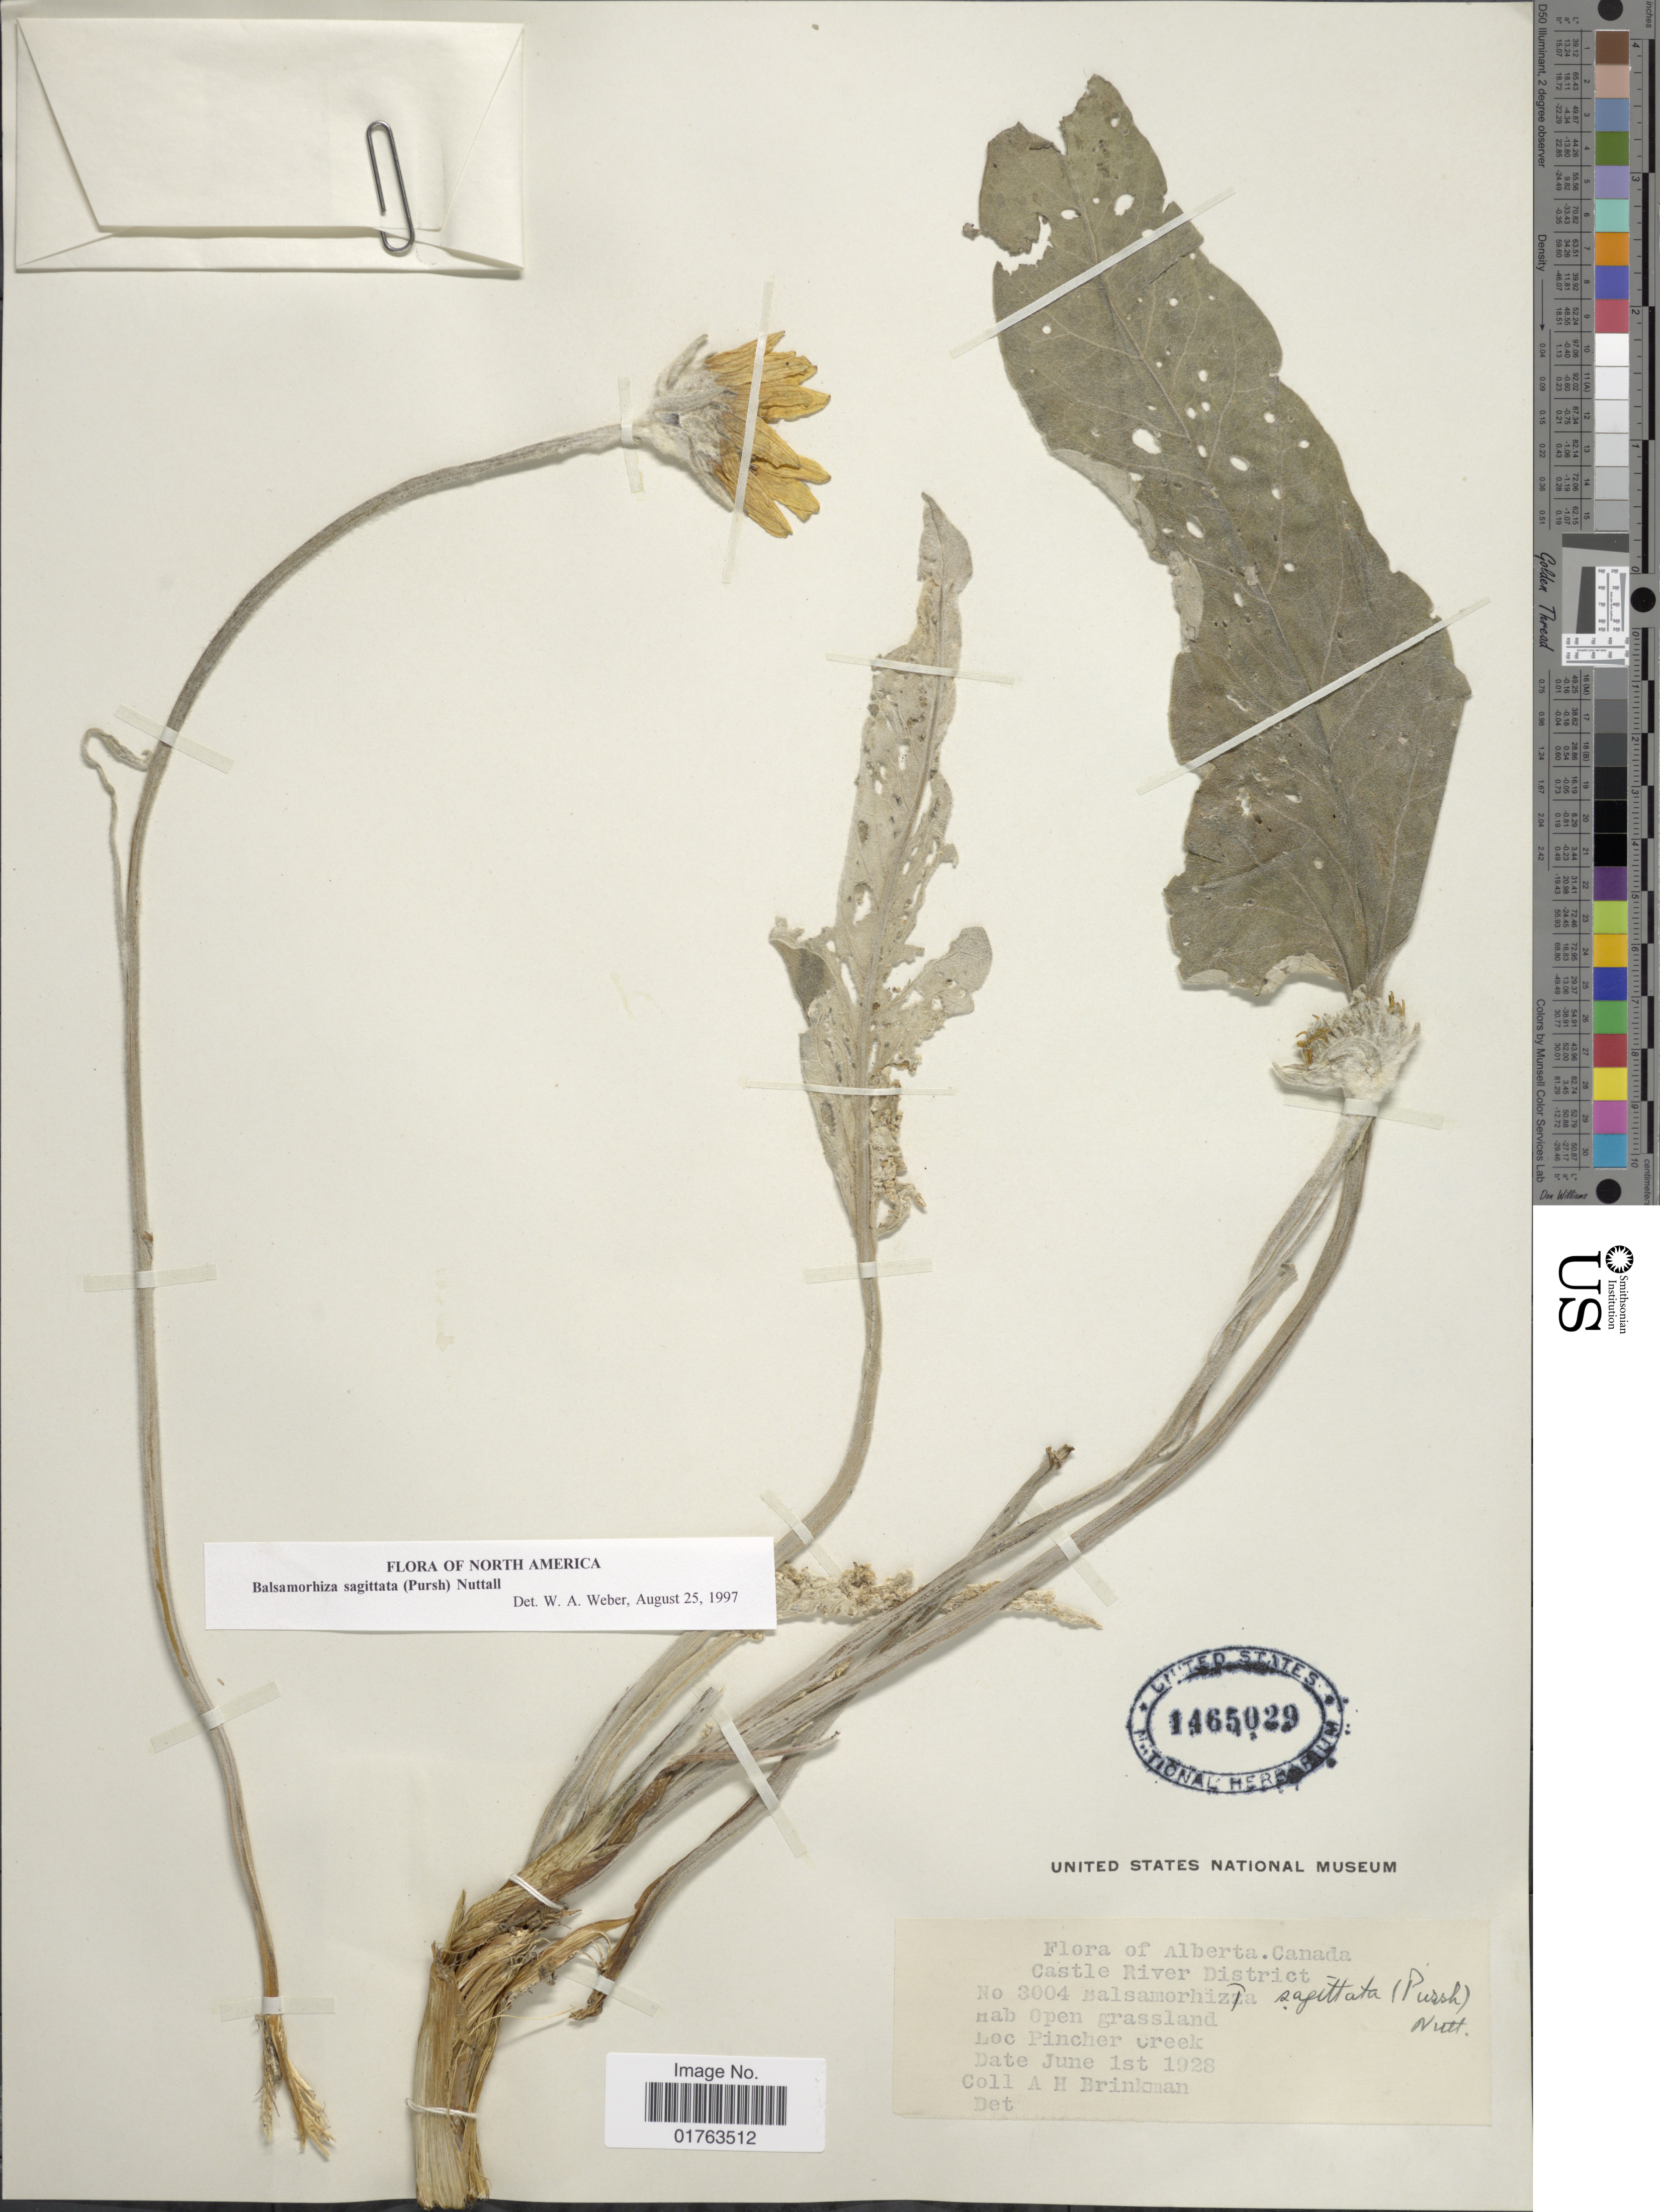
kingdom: Plantae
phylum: Tracheophyta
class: Magnoliopsida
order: Asterales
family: Asteraceae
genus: Balsamorhiza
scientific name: Balsamorhiza sagittata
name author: (Pursh) Nutt.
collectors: A. Brinkman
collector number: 3004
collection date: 1928-06-01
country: Canada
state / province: Alberta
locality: Castle River District, Pincher Creek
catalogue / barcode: US 1465029